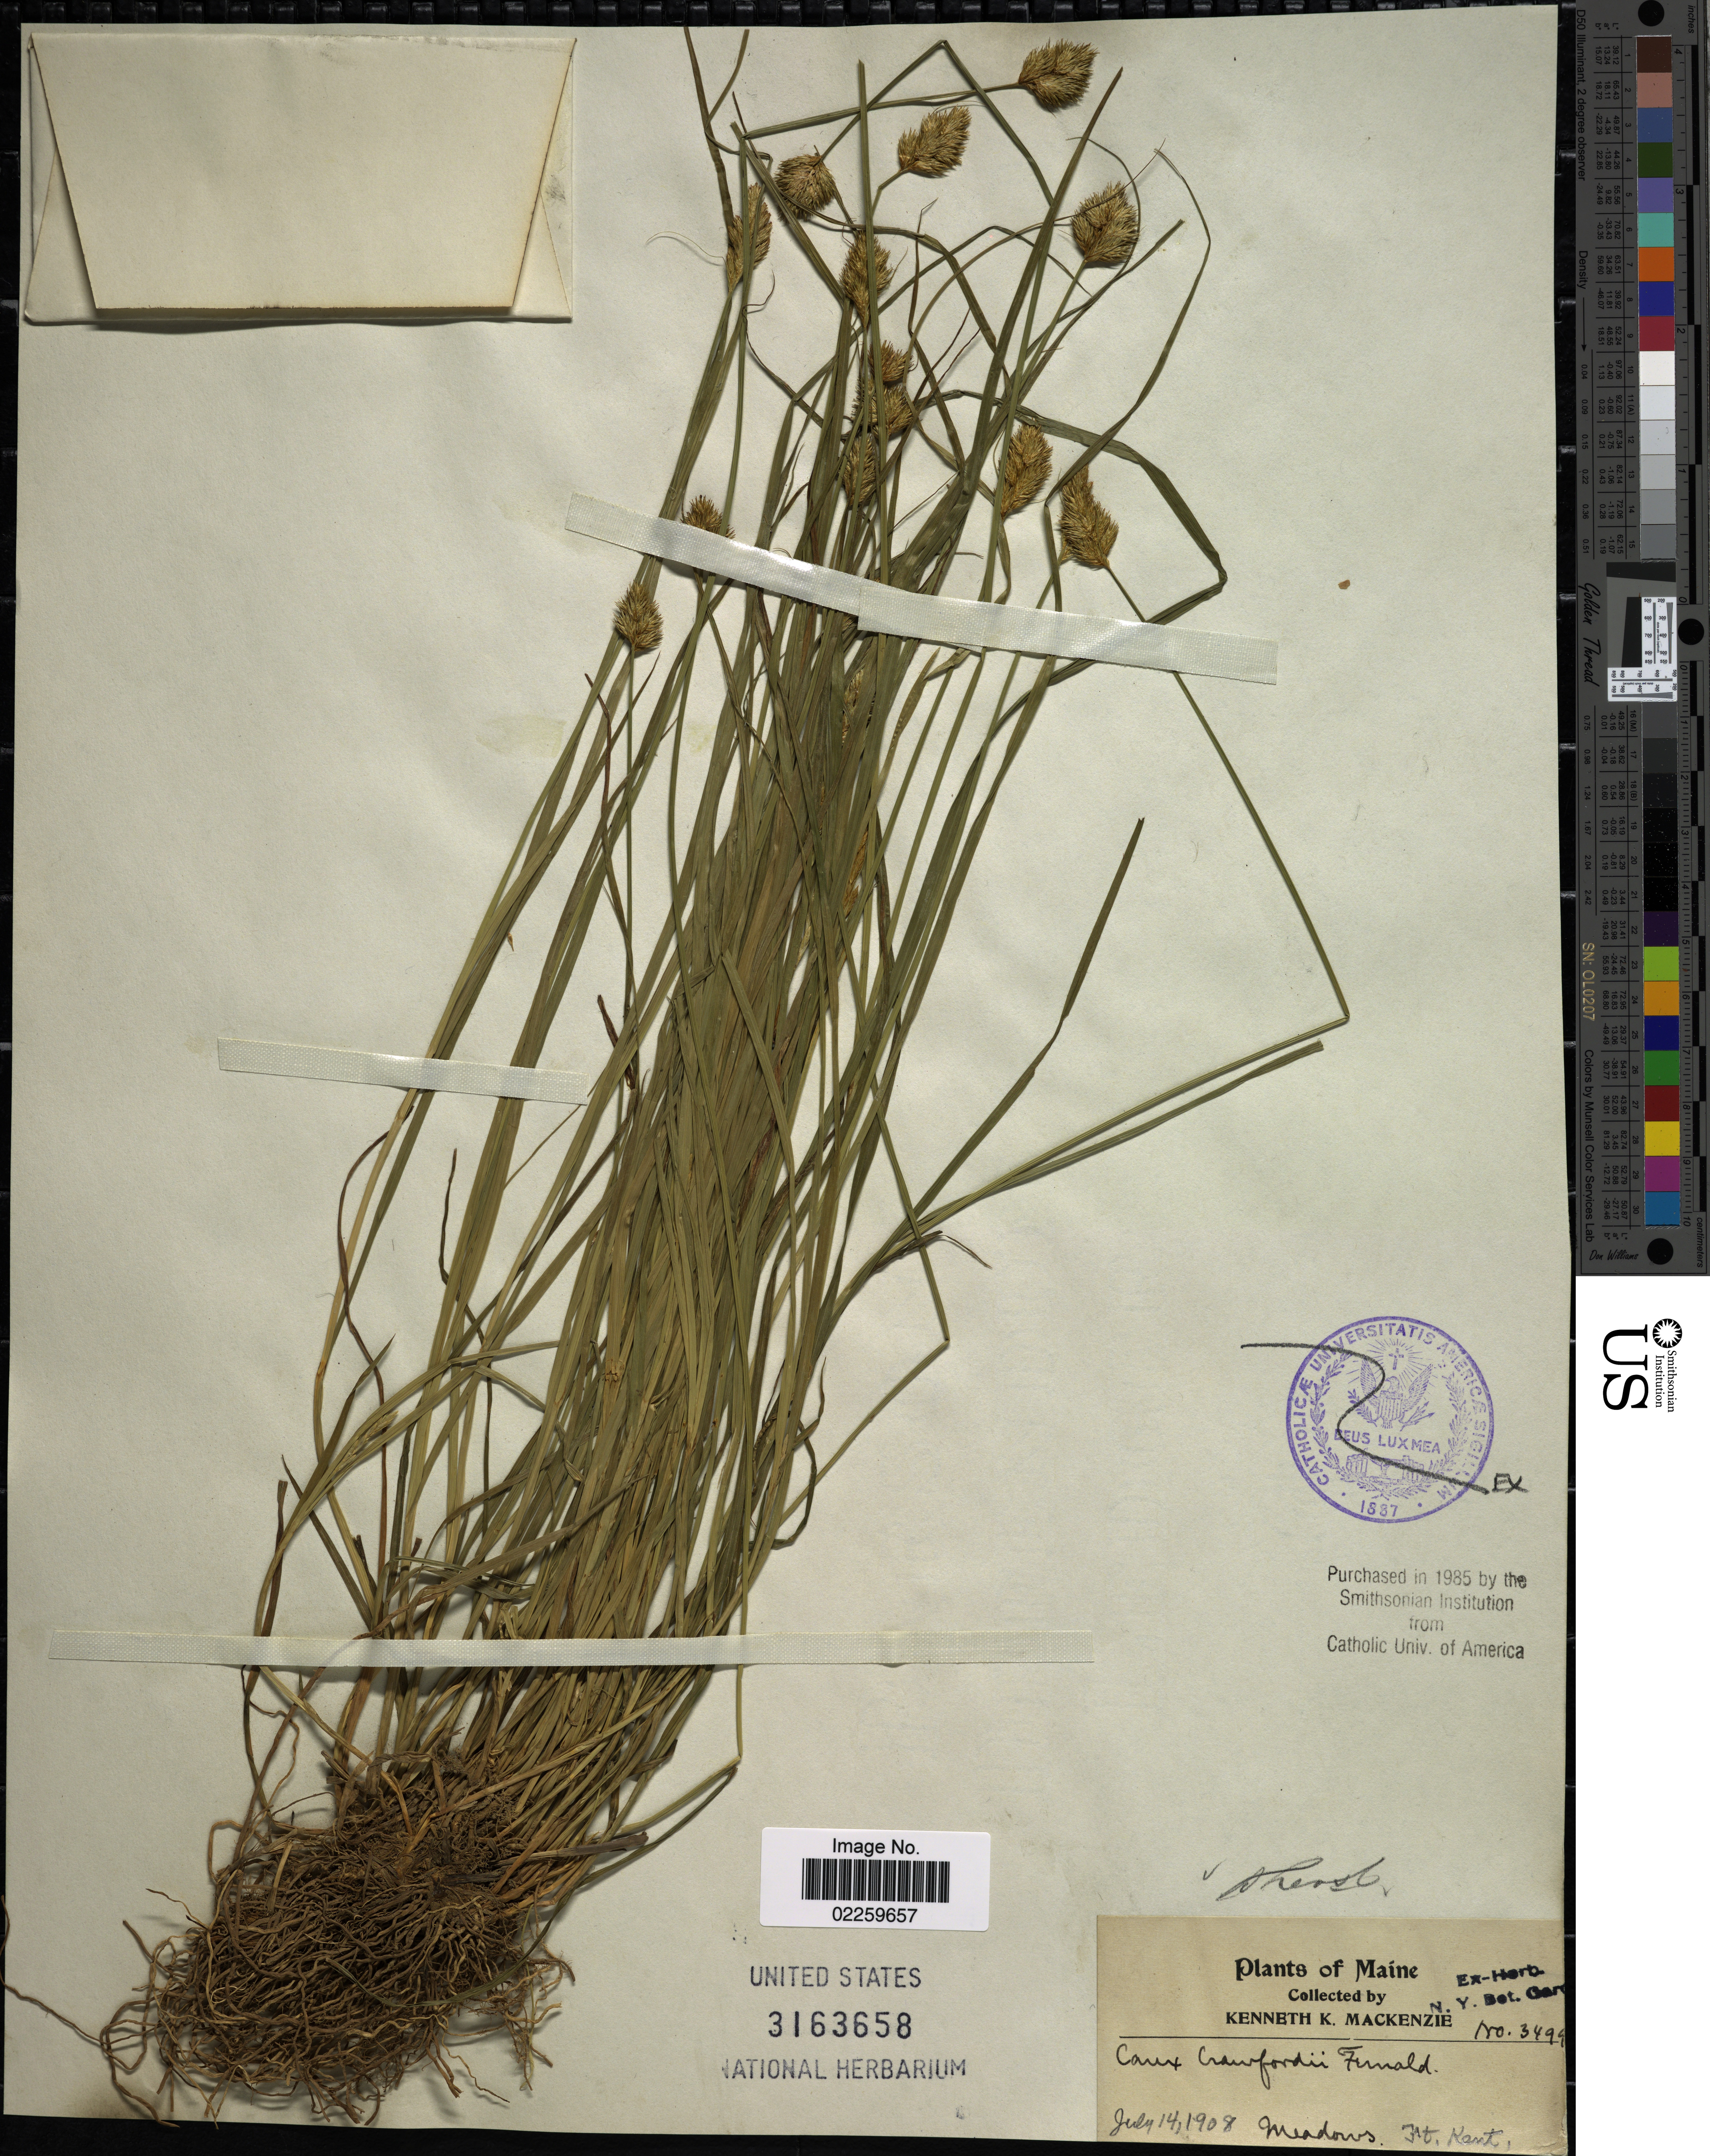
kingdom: Plantae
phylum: Tracheophyta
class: Liliopsida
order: Poales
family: Cyperaceae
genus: Carex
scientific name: Carex crawfordii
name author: Fernald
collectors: K. K. Mackenzie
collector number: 3499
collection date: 1908-07-14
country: United States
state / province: Maine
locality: Meadows, Ft. Kent.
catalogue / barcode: US 3163658